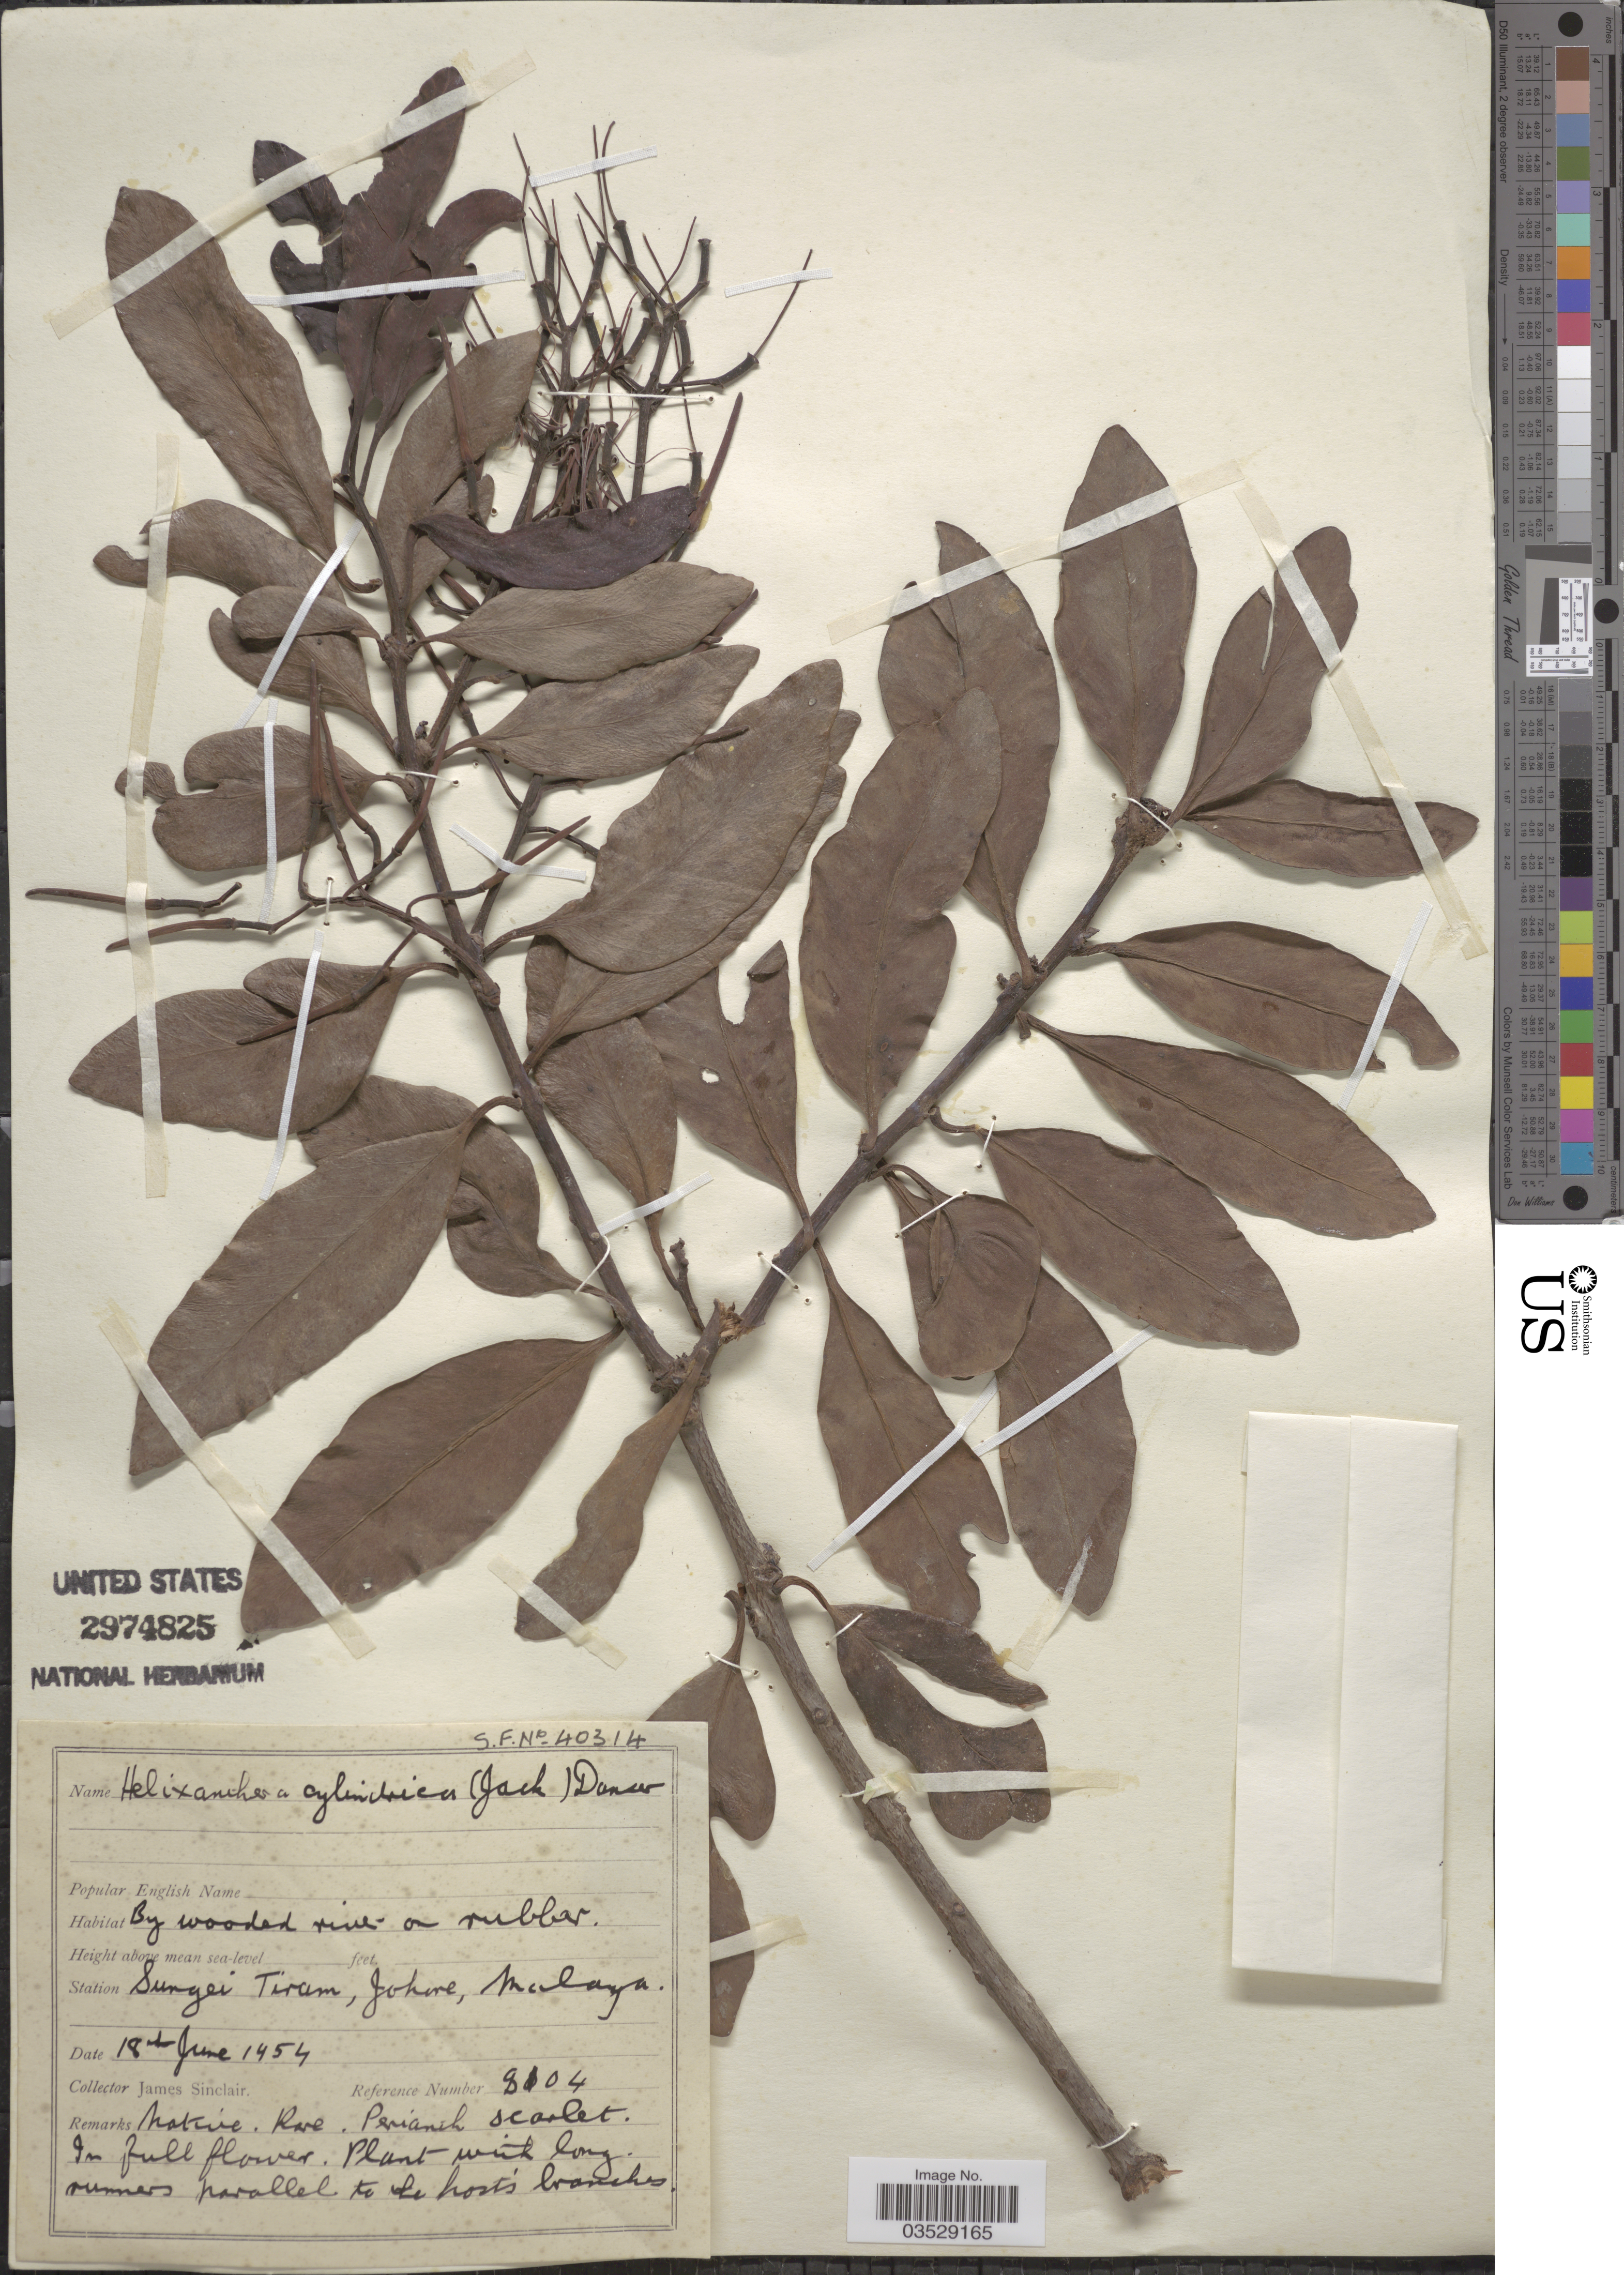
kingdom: Plantae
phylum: Tracheophyta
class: Magnoliopsida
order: Santalales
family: Loranthaceae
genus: Helixanthera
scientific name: Helixanthera cylindrica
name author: (Roxb.) Danser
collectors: J. Sinclair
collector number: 8104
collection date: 1954-06-18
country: Malaysia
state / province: Johor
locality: Station Sungei Tiram, Johore, Malaya.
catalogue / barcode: US 2974825